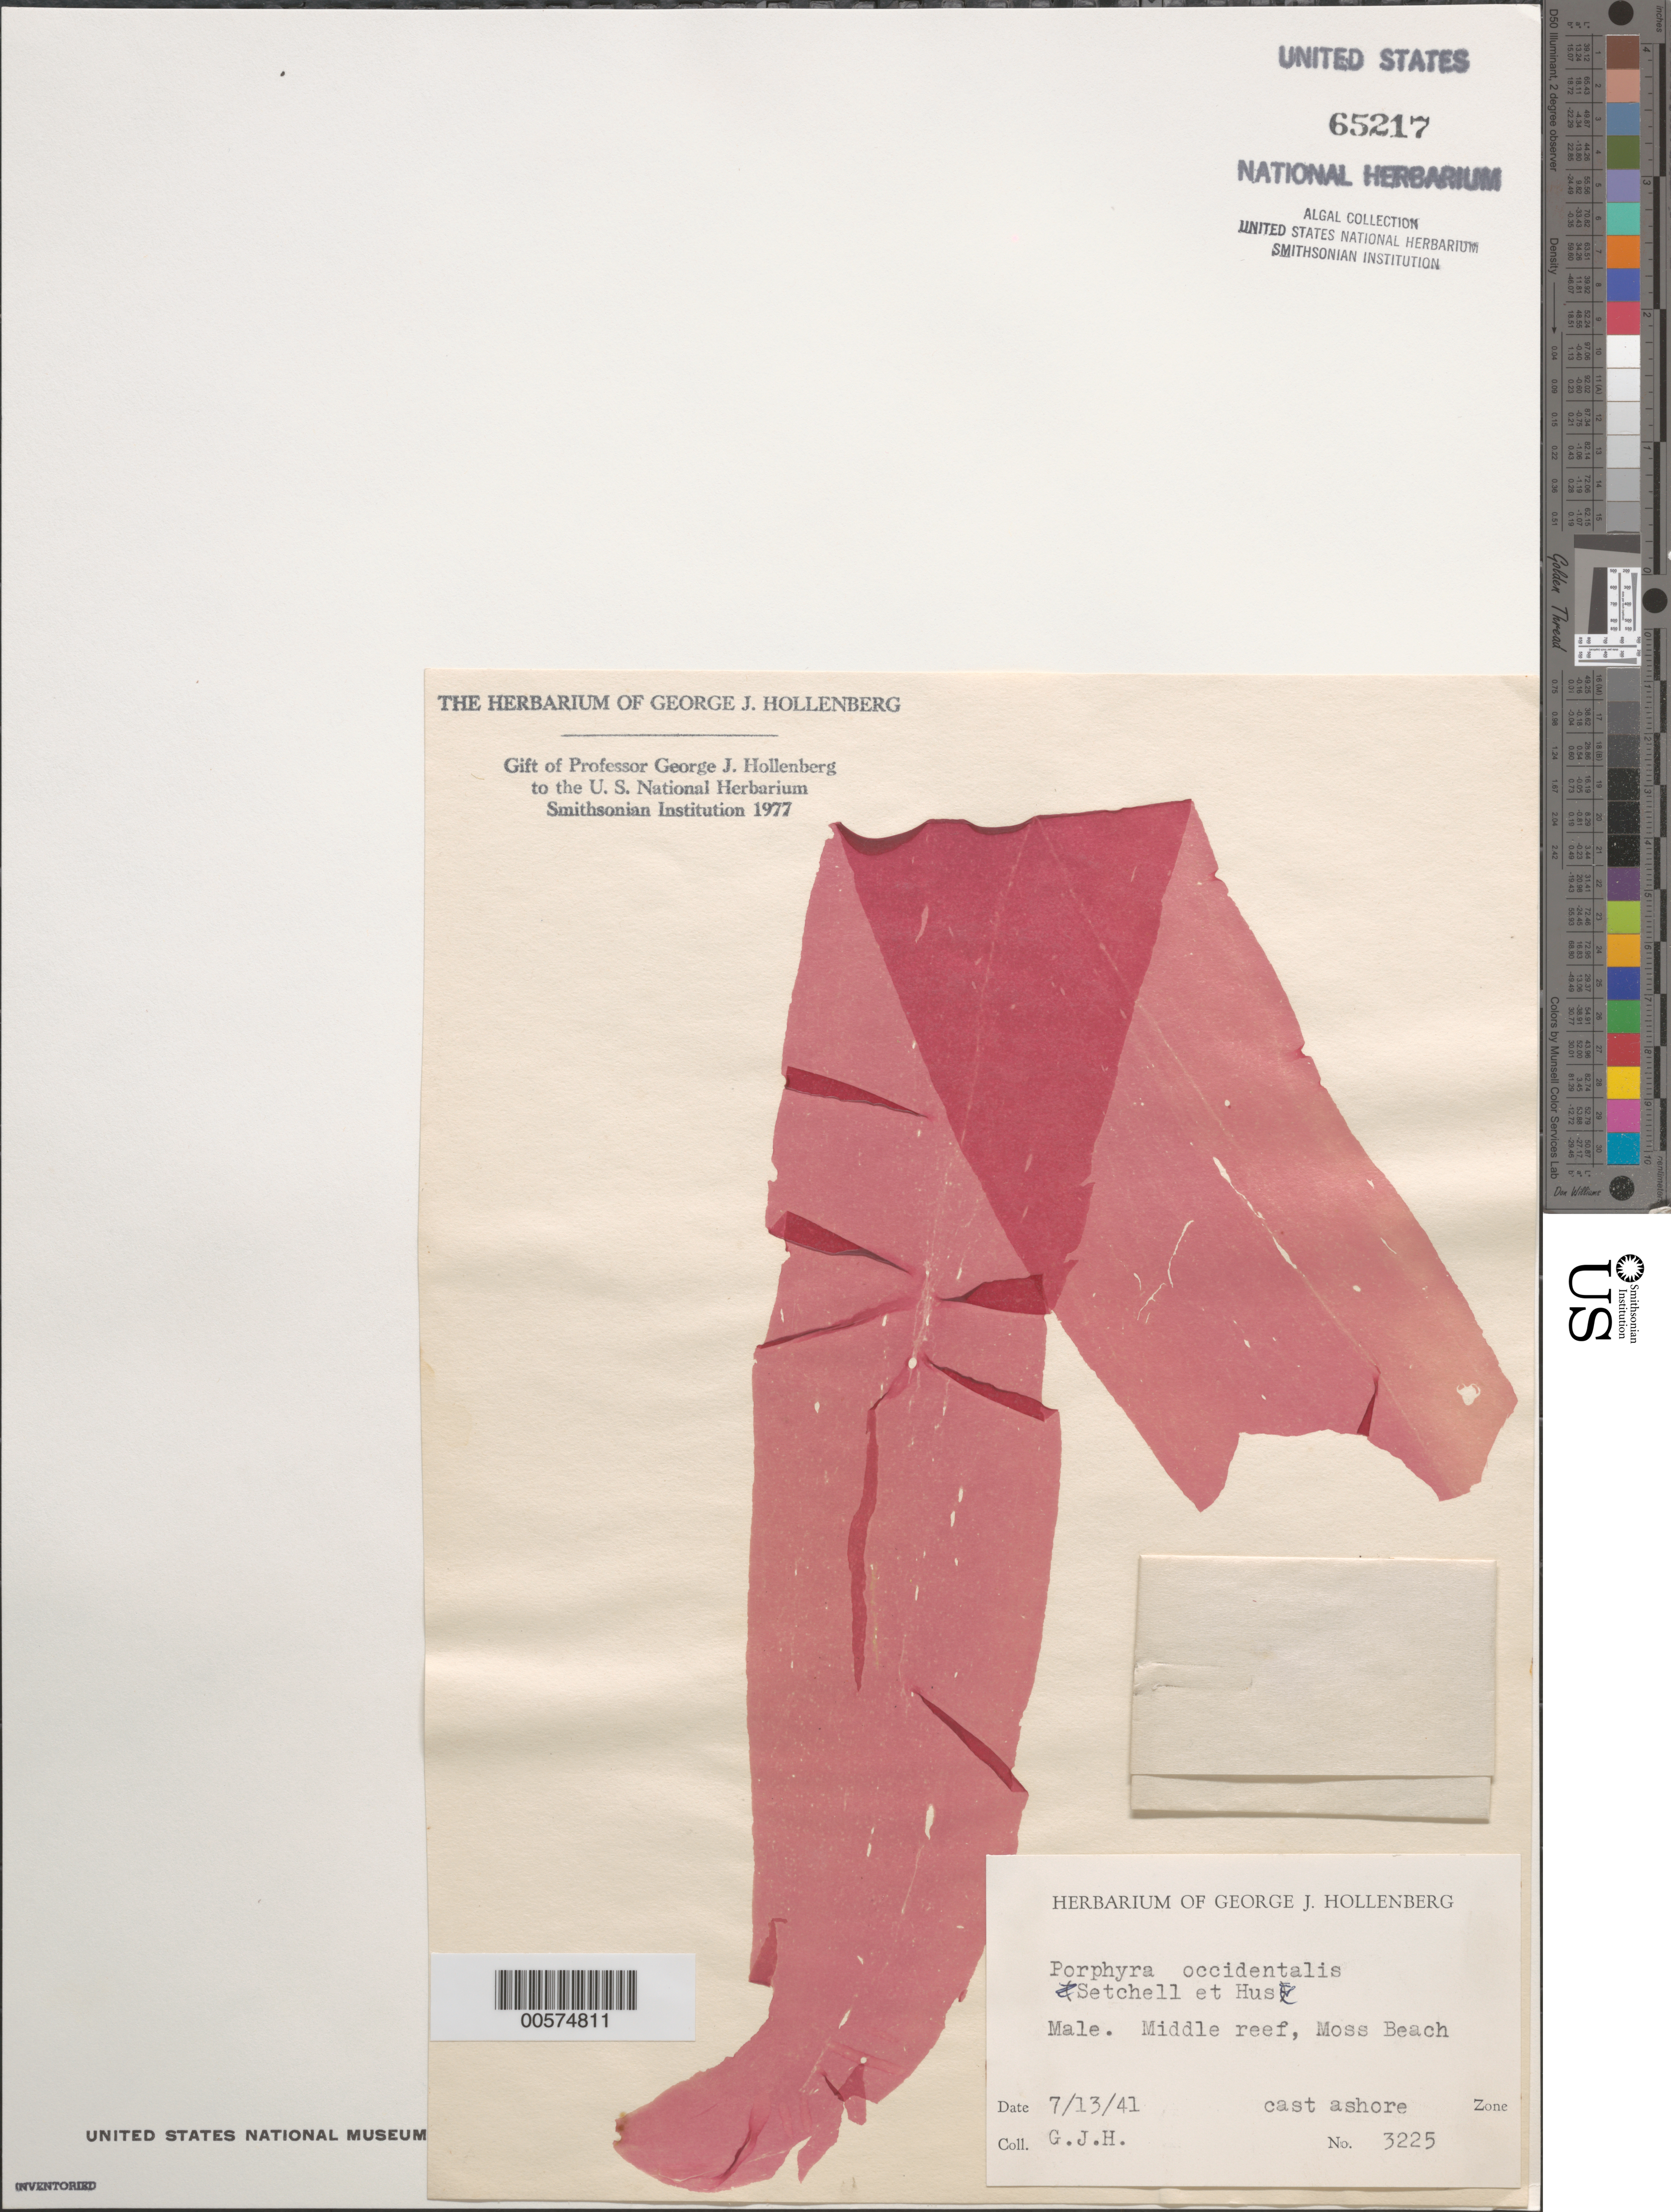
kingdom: Plantae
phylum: Rhodophyta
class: Bangiophyceae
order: Bangiales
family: Bangiaceae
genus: Porphyra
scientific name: Porphyra occidentalis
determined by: Hollenberg, George J.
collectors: G. Hollenberg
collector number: GJH 3225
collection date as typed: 13 Jul 1941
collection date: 1941-07-13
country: United States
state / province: California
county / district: Monterey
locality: Middle reef of Moss Beach, Pacific Grove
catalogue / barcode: US 65217